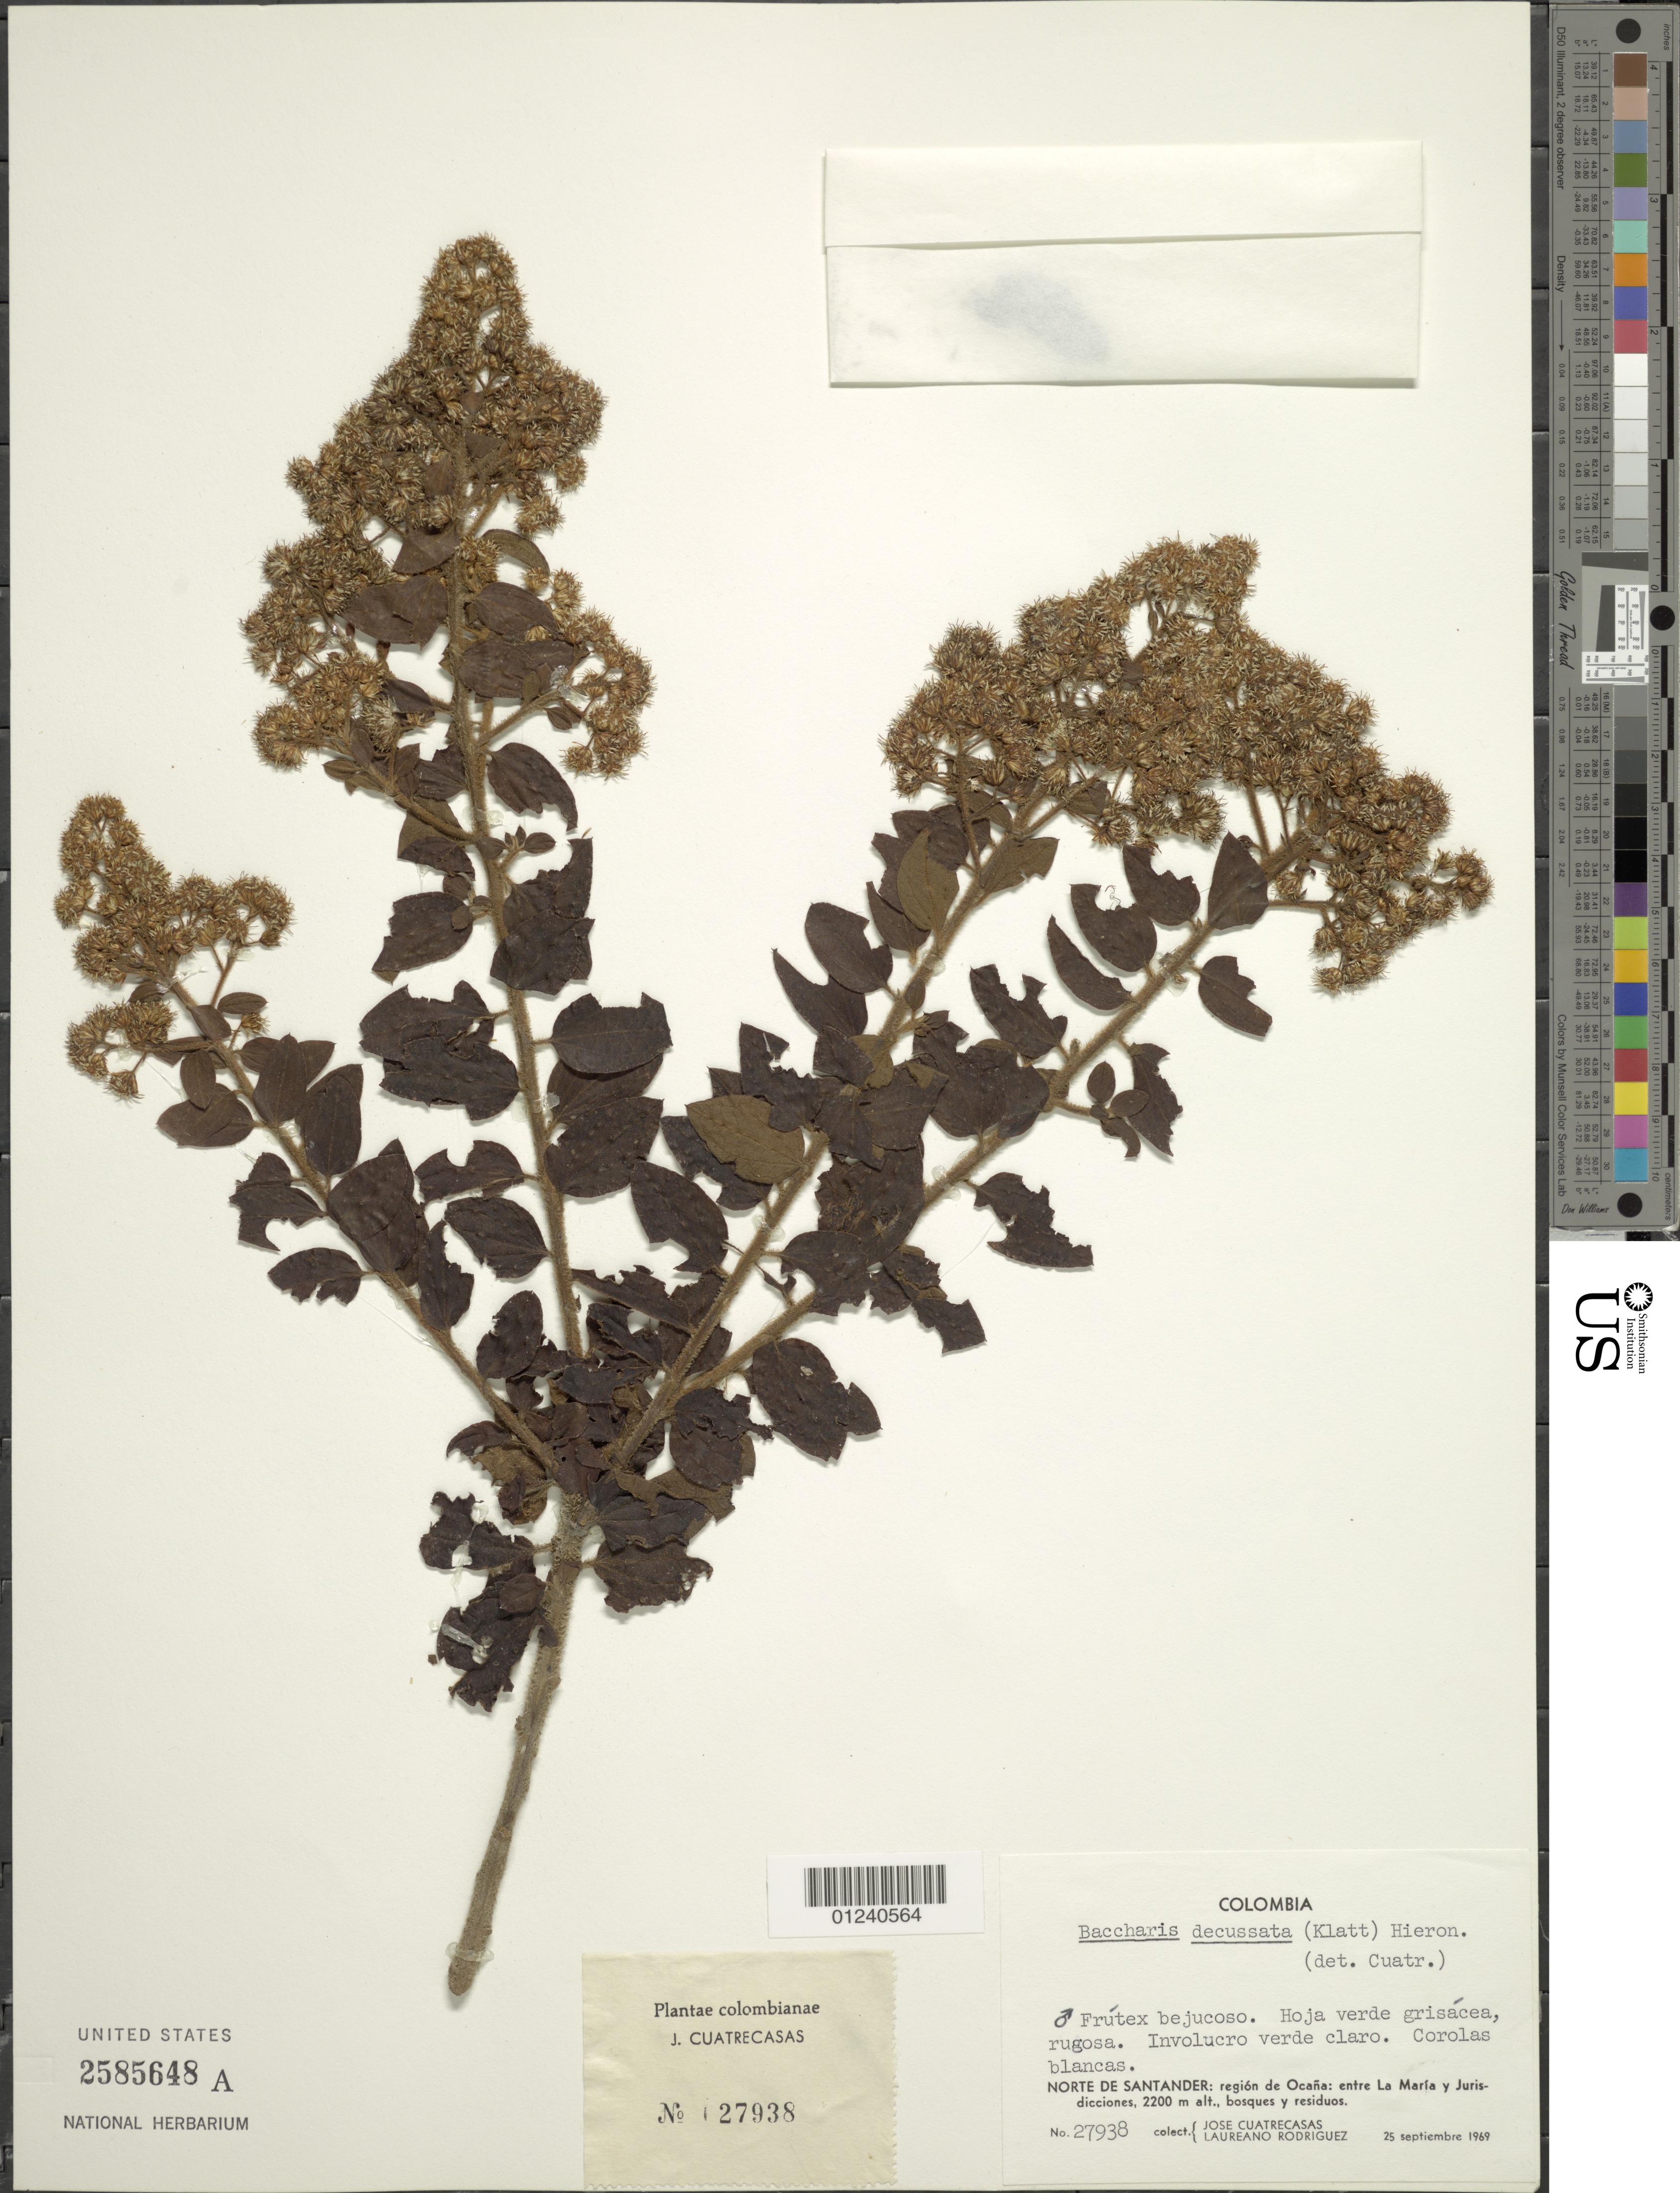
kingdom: Plantae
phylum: Tracheophyta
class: Magnoliopsida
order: Asterales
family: Asteraceae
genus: Baccharis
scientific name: Baccharis decussata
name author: (Klatt) Hieron.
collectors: J. Cuatrecasas & L. Rodriguez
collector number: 27938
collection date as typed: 25 Sep 1969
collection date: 1969-09-25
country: Colombia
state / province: Norte de Santander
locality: Región de Ocaña, entre la Maria y Jurisdicciones,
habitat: bosques y residuos.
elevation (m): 2200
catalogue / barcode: US 2585648A